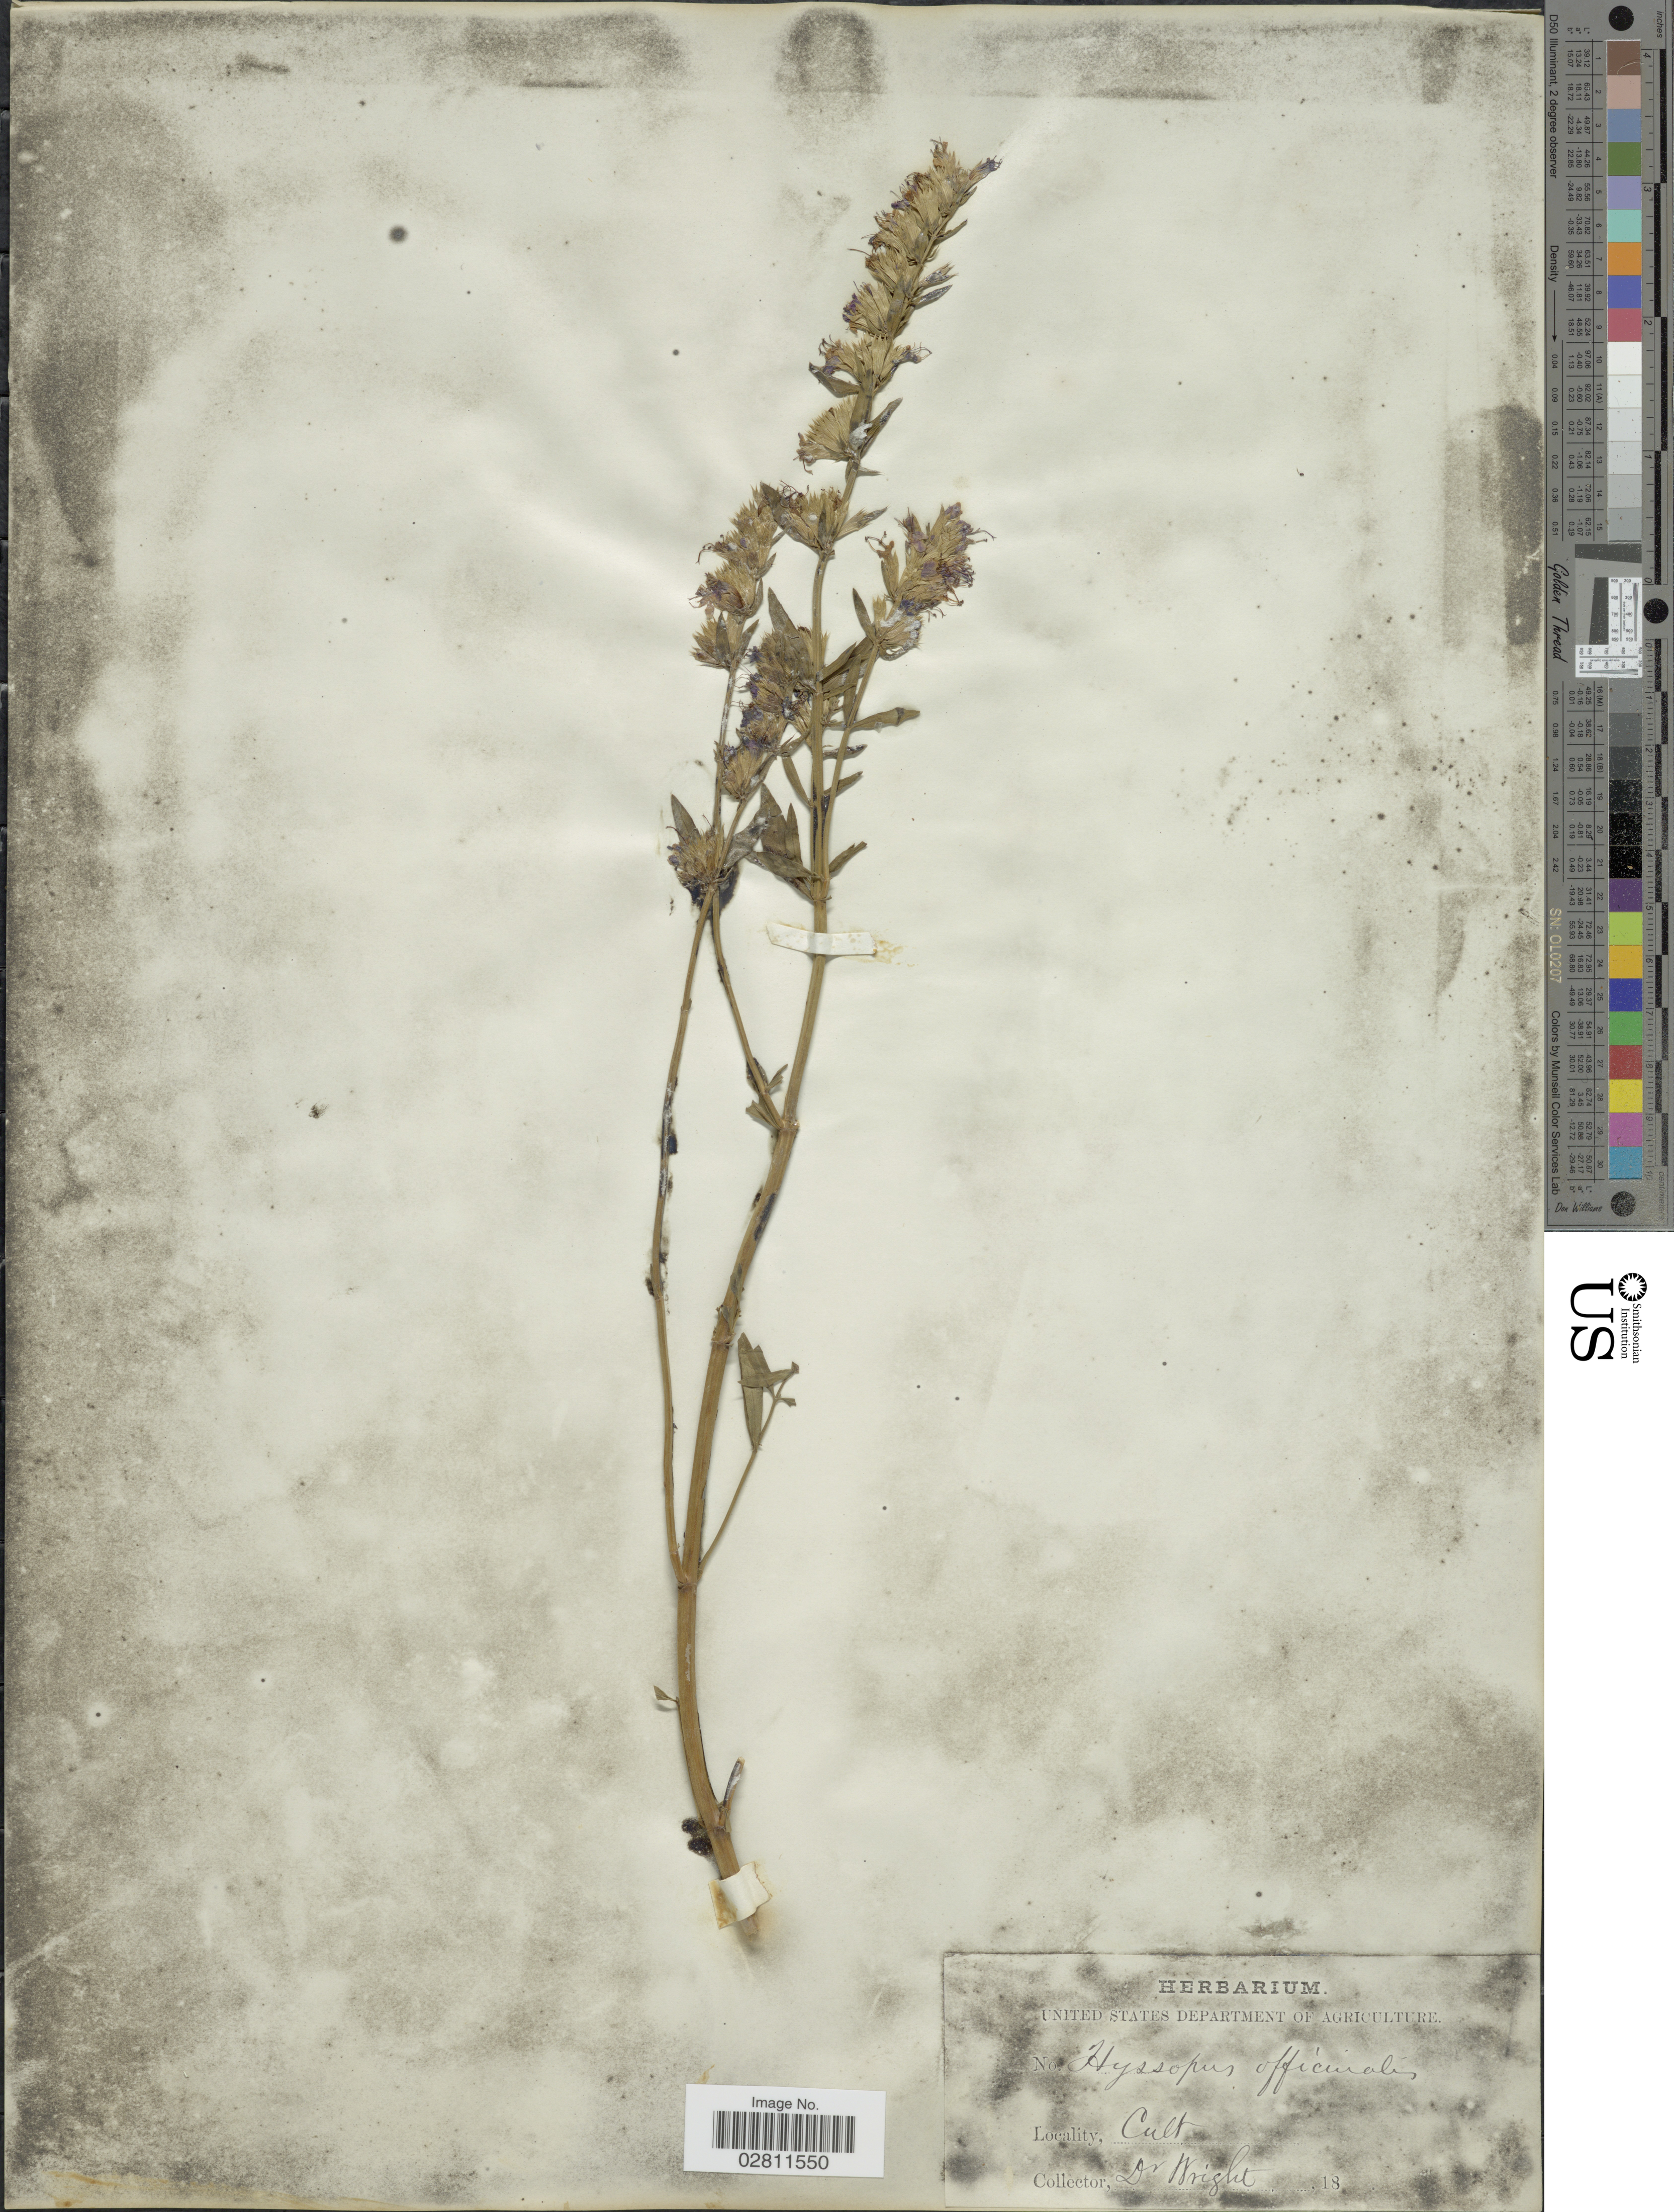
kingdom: Plantae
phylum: Tracheophyta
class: Magnoliopsida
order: Lamiales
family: Lamiaceae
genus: Hyssopus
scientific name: Hyssopus officinalis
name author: L.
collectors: Wright, --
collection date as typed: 18